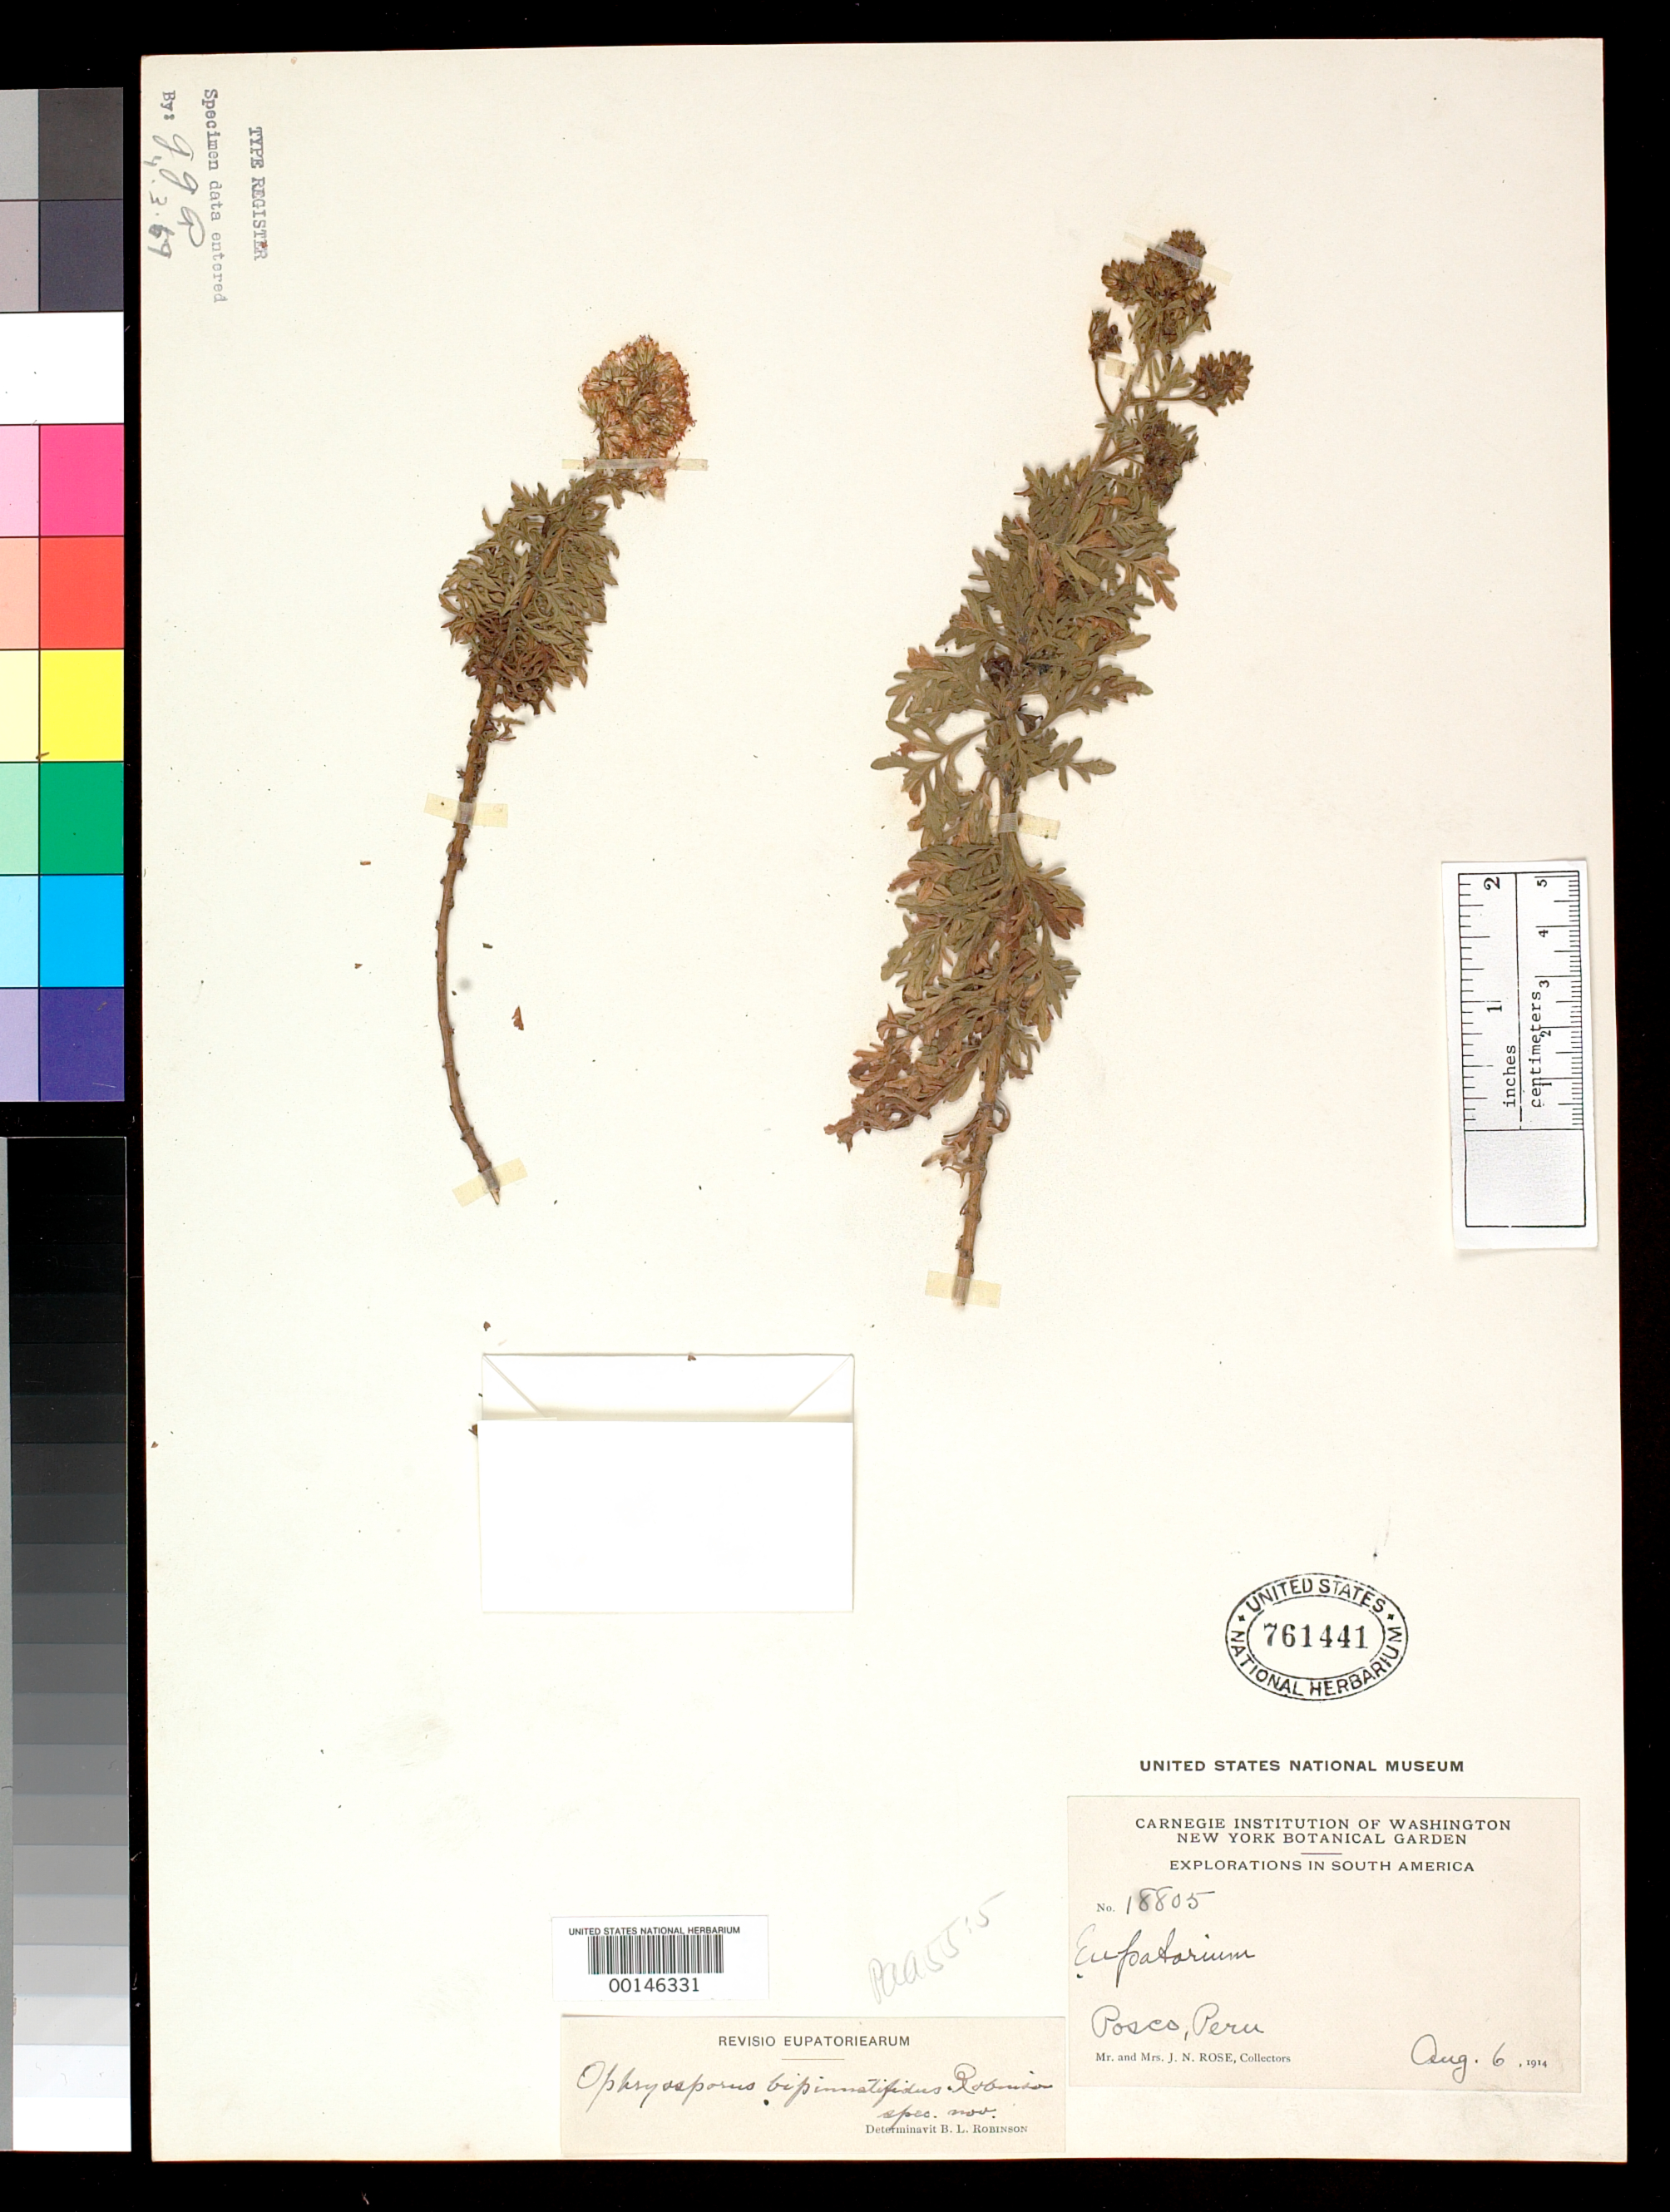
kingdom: Plantae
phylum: Tracheophyta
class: Magnoliopsida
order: Asterales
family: Asteraceae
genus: Ophryosporus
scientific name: Ophryosporus bipinnatifidus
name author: B.L. Rob.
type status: Holotype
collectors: J. N. Rose & J. N. Rose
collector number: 18805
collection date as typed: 06 Aug 1914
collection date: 1914-08-06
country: Peru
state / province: Arequipa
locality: Posco, between Mollendo and Arequipa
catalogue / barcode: US 761441